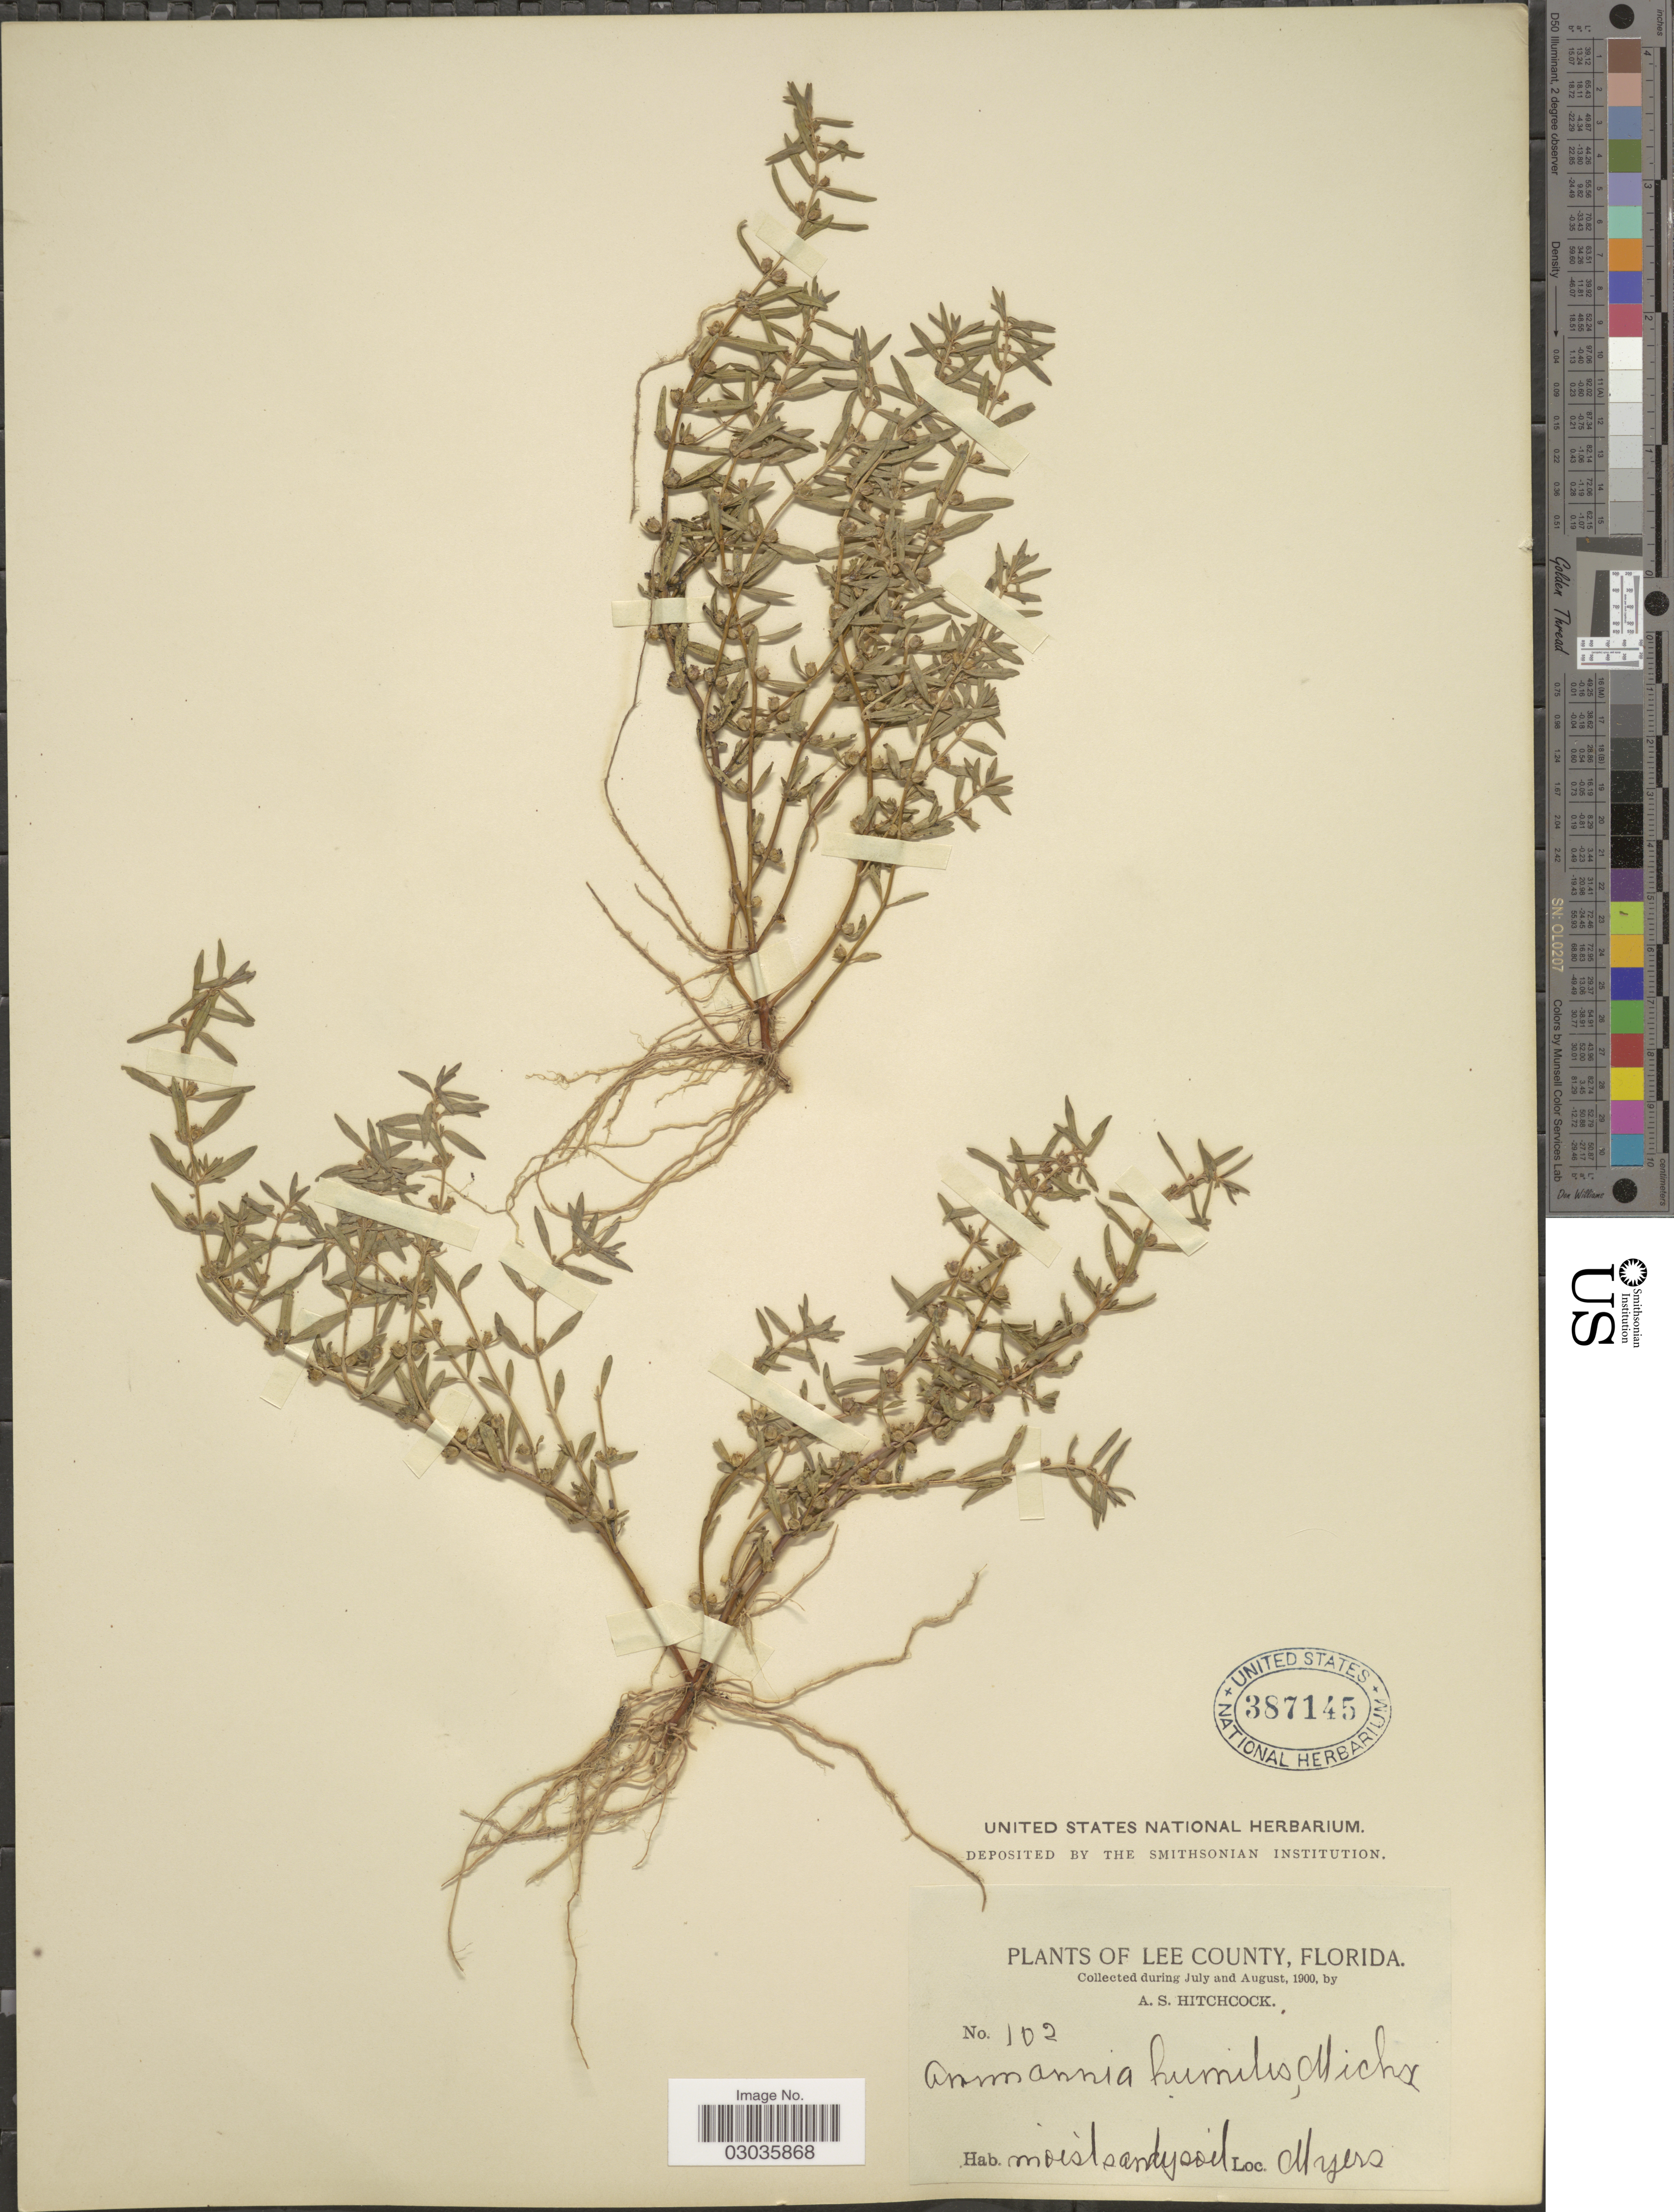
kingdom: Plantae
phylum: Tracheophyta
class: Magnoliopsida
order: Myrtales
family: Lythraceae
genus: Rotala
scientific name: Rotala ramosior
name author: (L.) Koehne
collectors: A. S. Hitchcock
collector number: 102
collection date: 1900-07/1900-08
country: United States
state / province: Florida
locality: Lee County. Myers.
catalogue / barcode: US 387145